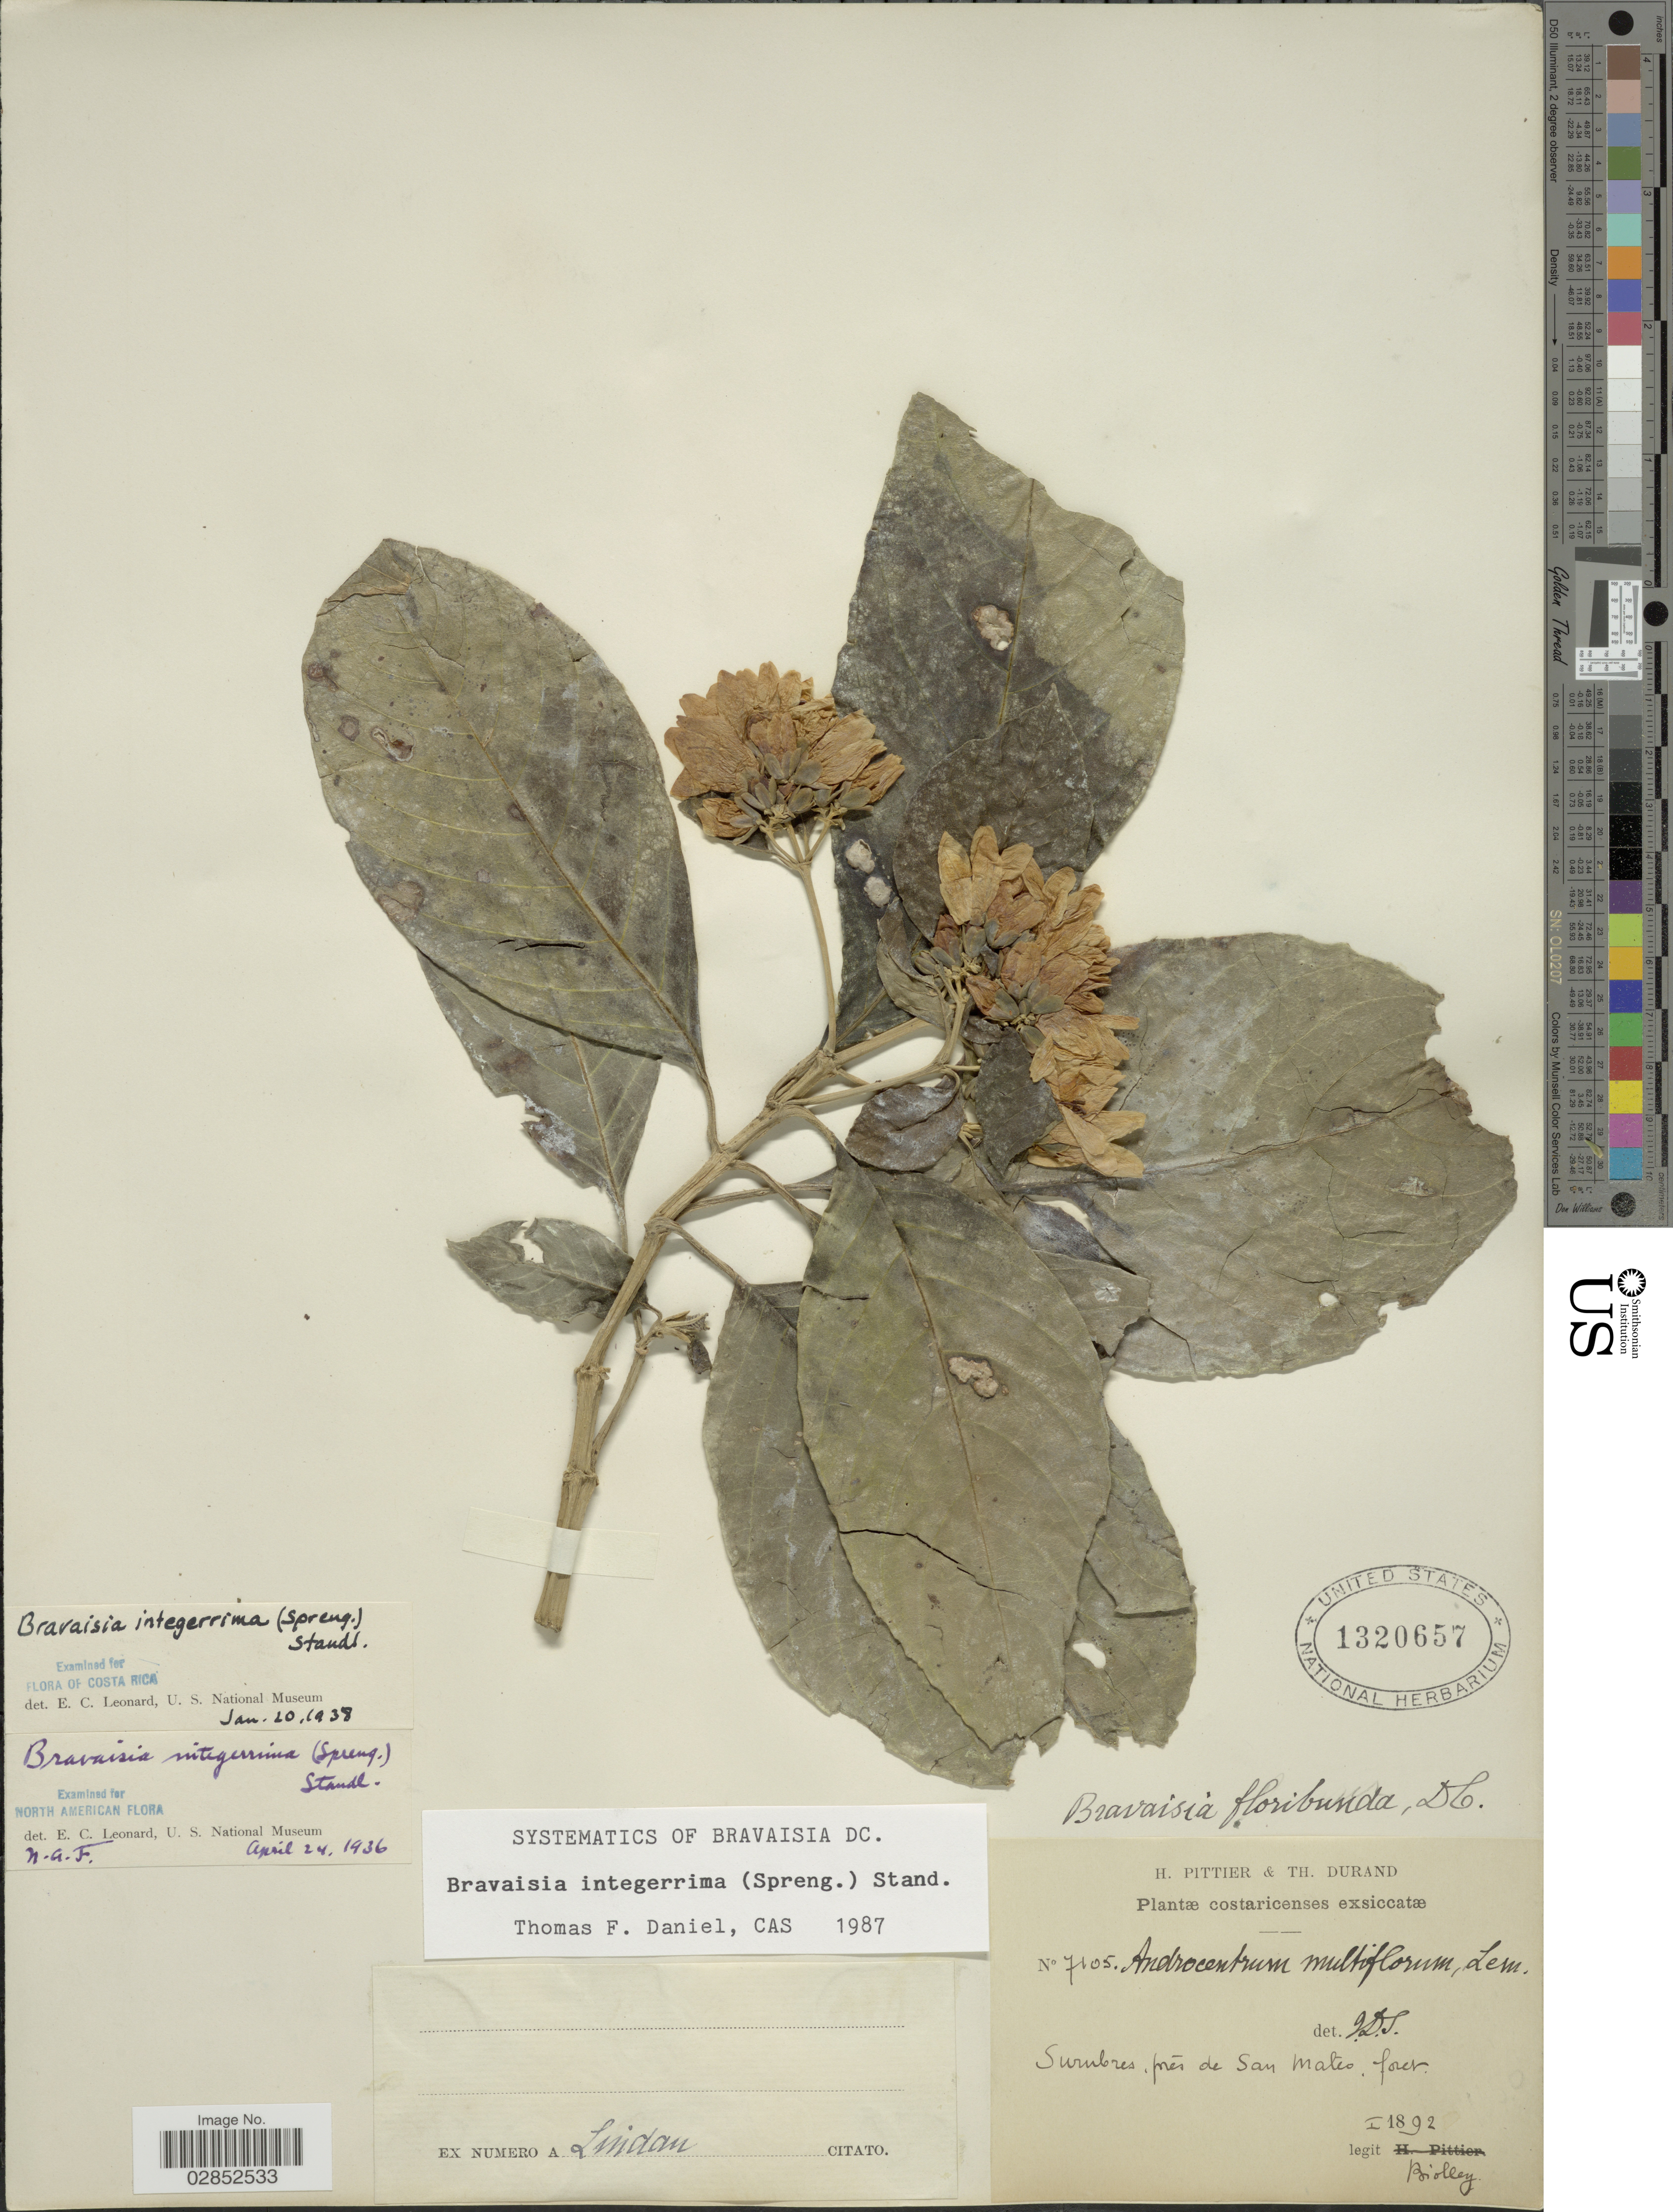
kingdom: Plantae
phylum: Tracheophyta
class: Magnoliopsida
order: Lamiales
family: Acanthaceae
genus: Bravaisia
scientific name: Bravaisia integerrima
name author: (Spreng.) Standl.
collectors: Biolley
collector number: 7105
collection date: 1892-01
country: Costa Rica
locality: Surubres, prés de San Mateo. foret.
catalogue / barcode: US 1320657